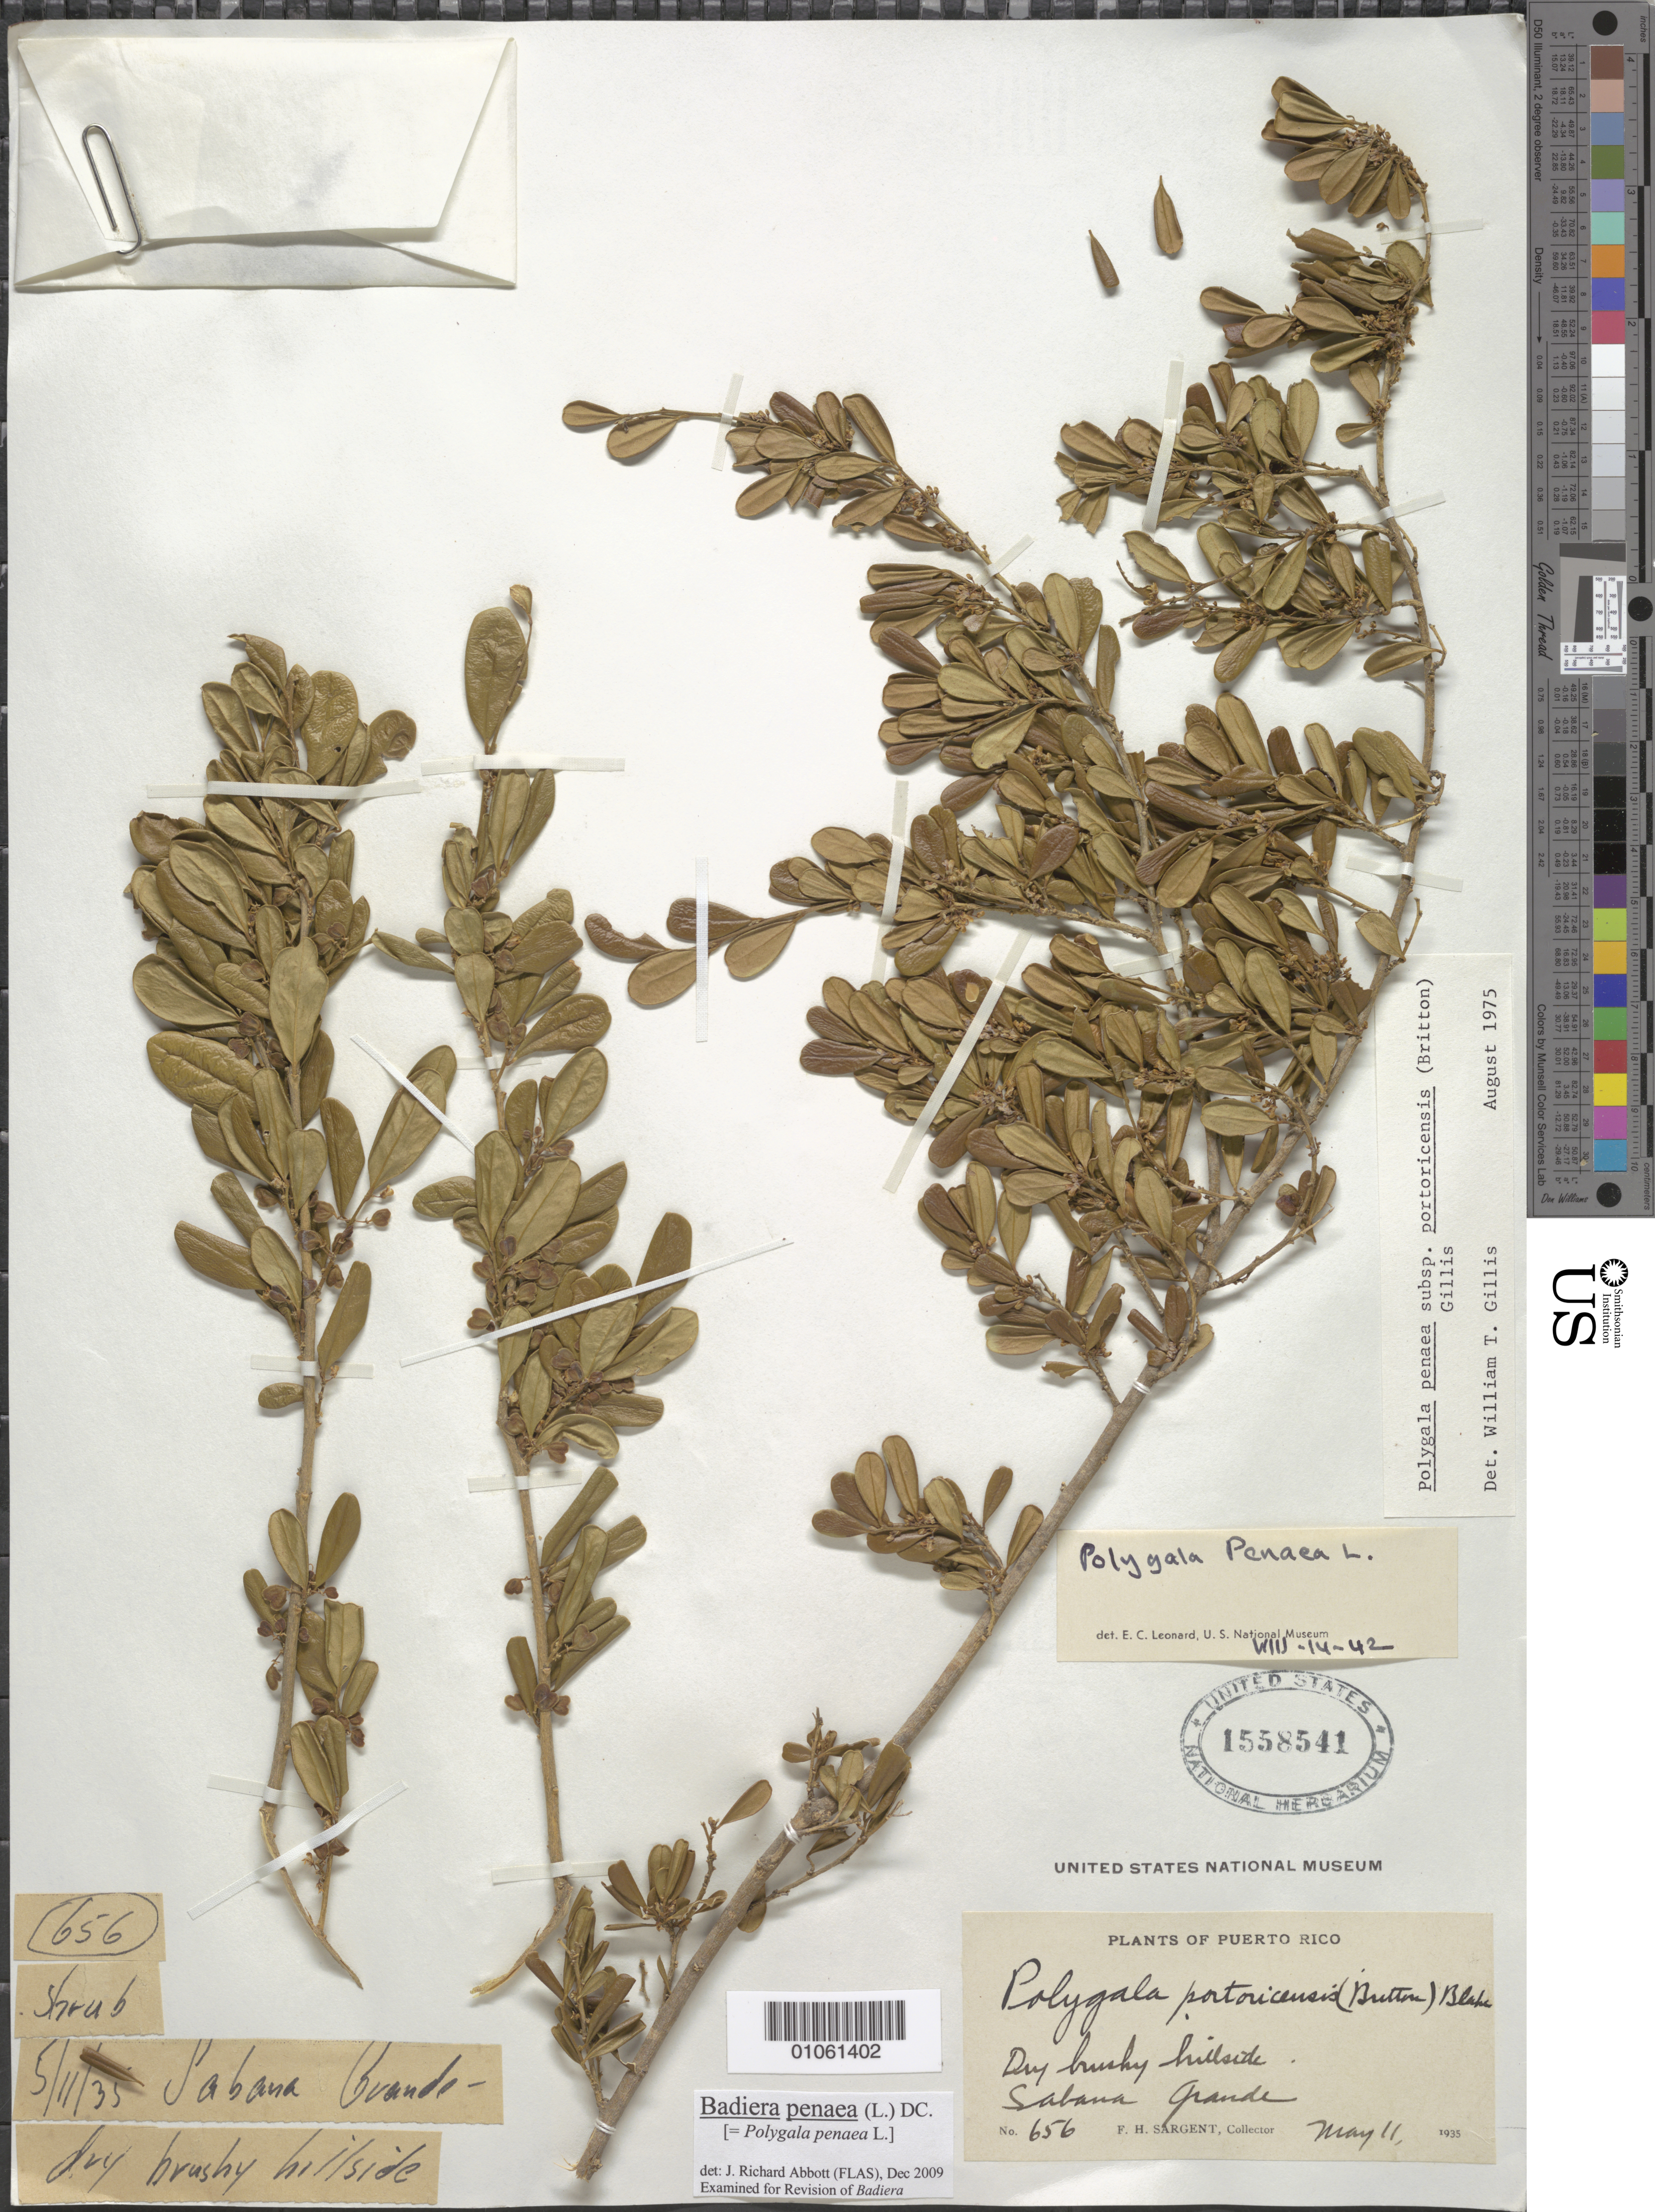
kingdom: Plantae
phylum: Tracheophyta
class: Magnoliopsida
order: Fabales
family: Polygalaceae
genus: Badiera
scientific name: Badiera penaea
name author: (L.) DC.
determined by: Abbott, J. R., (FLAS)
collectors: F. H. Sargent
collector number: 656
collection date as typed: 11 May 1935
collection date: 1935-05-11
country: Puerto Rico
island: Puerto Rico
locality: Sabana Grande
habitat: Dry brushy hillside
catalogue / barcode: US 1558541